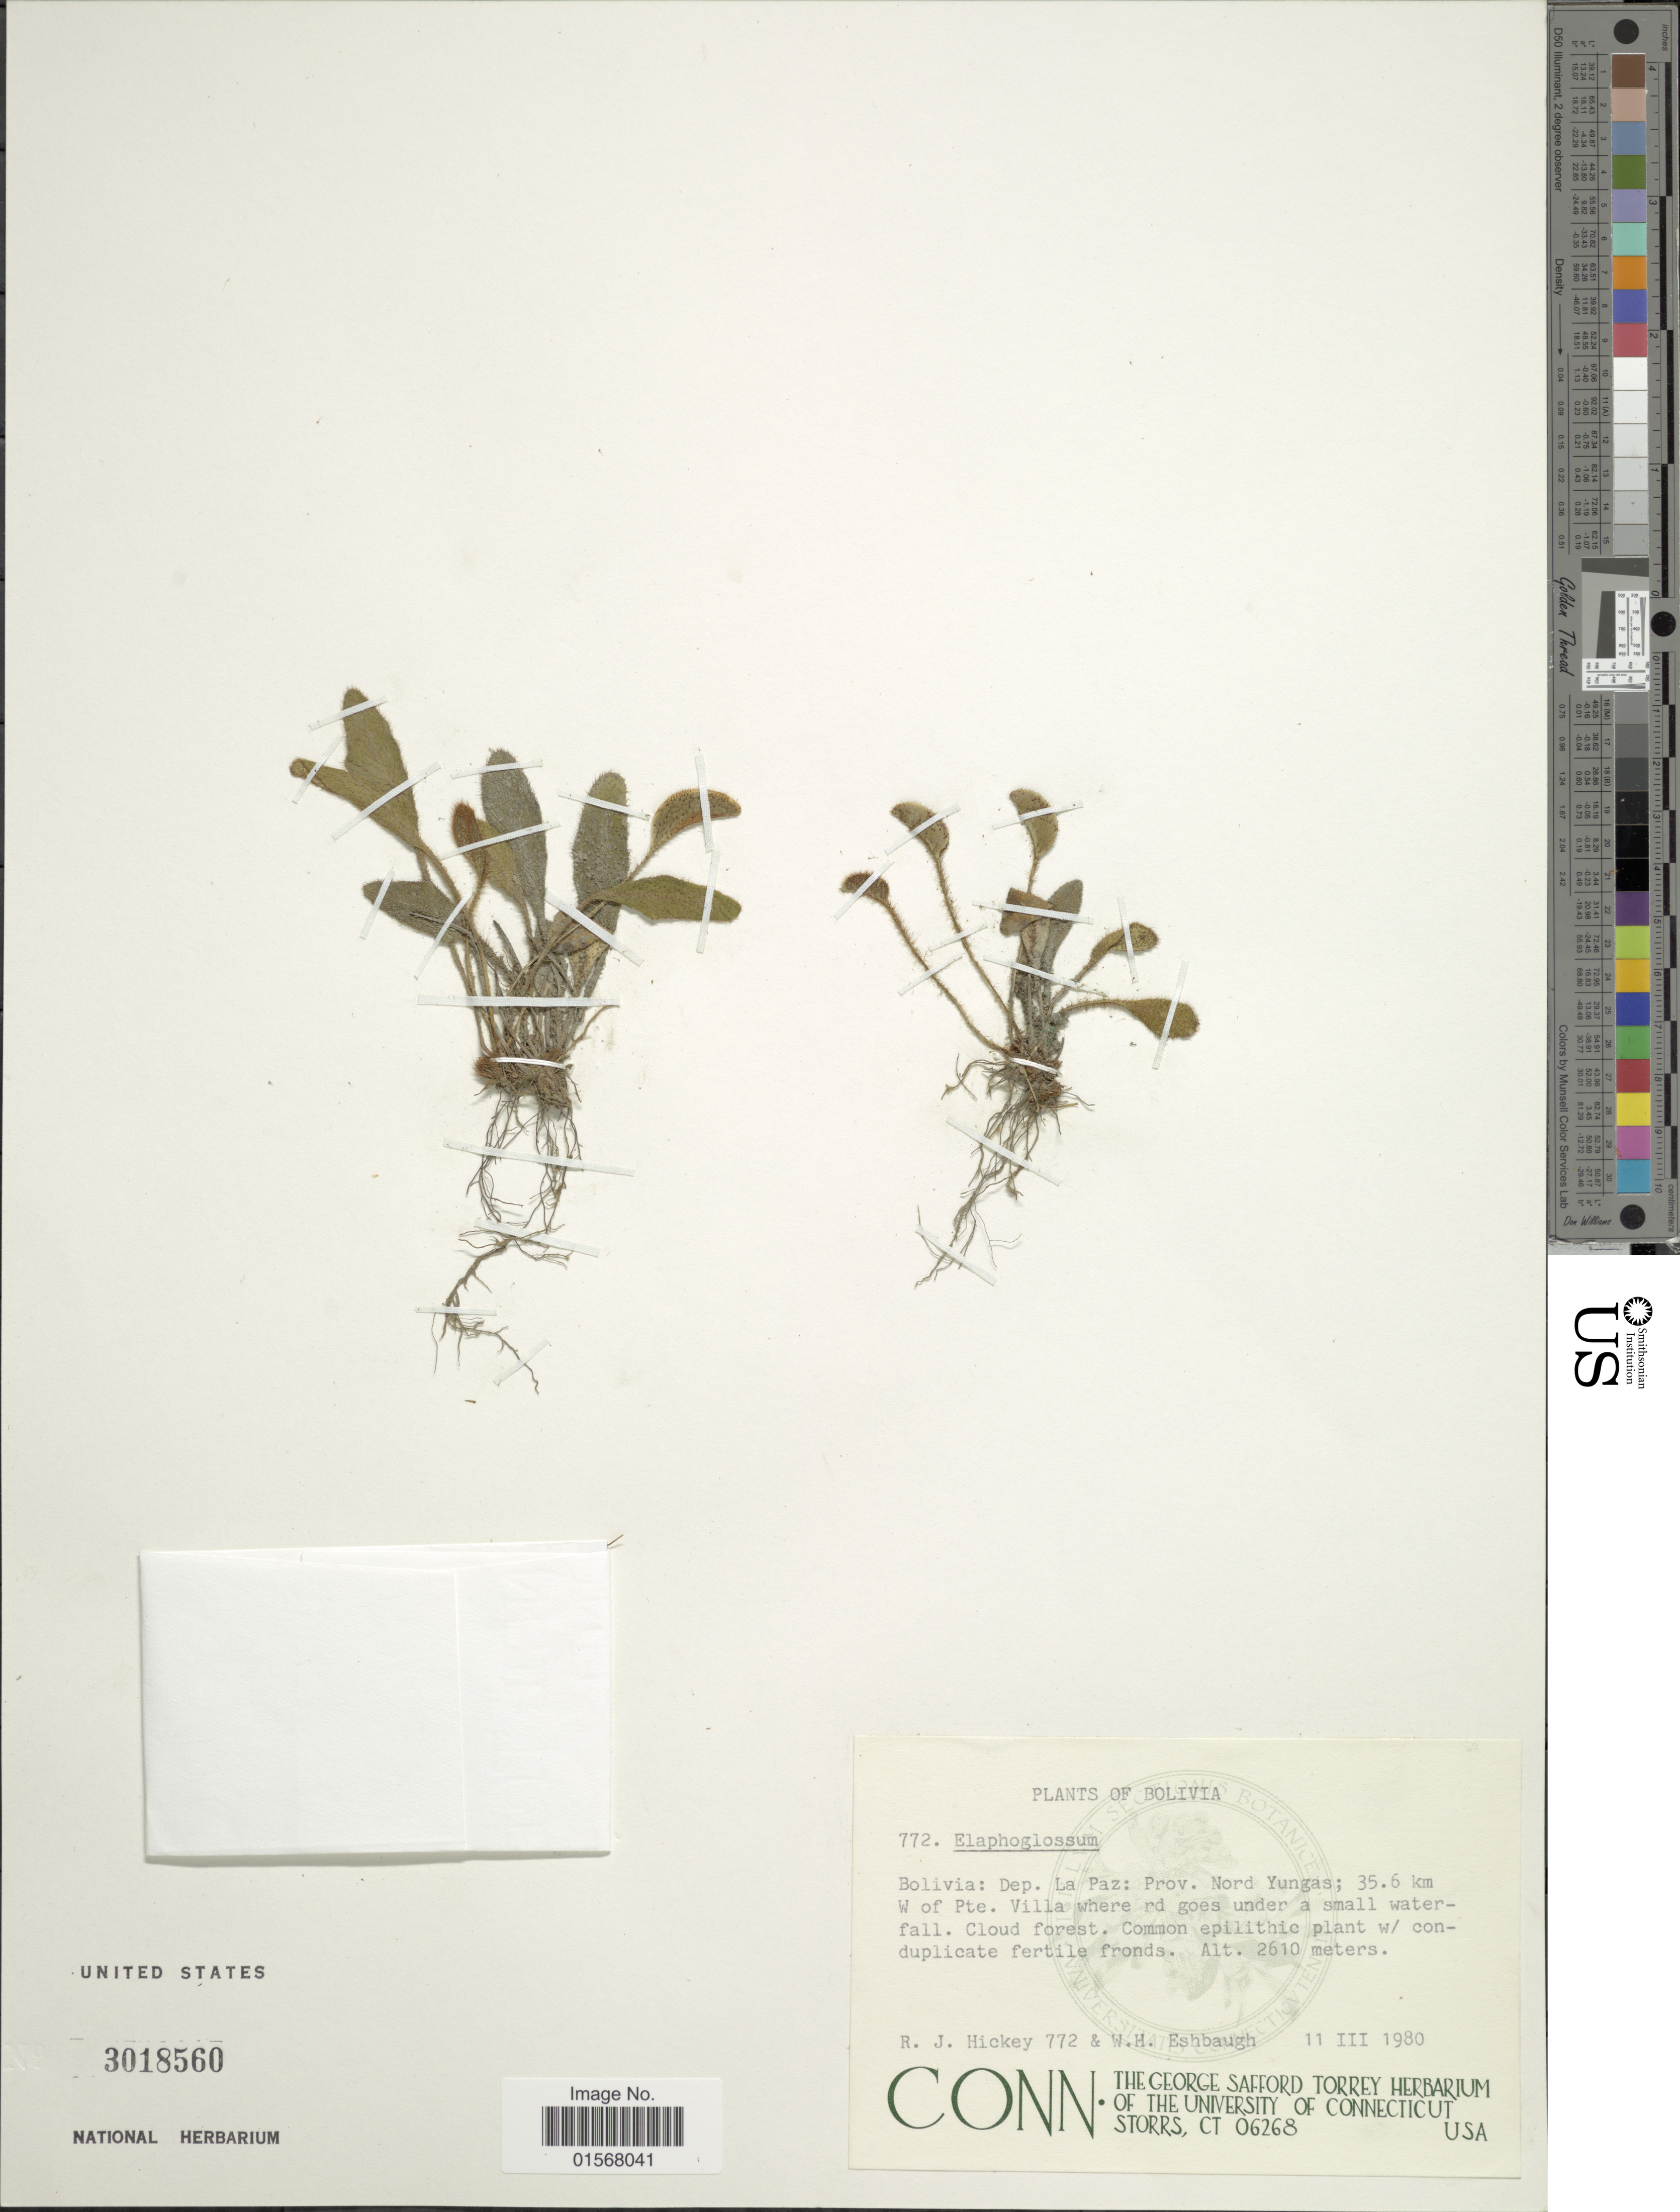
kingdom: Plantae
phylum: Tracheophyta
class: Polypodiopsida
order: Polypodiales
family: Dryopteridaceae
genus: Elaphoglossum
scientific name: Elaphoglossum piloselloides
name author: (C. Presl) T. Moore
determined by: Vasco, A.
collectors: R. J. Hickey & W. Eshbaugh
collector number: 772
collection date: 1980-03-11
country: Bolivia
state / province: La Paz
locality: Bolivia; Dep. La Paz: Prov. Nord Yungas; 35.6 km W of Pte.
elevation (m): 2610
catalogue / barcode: US 3018560